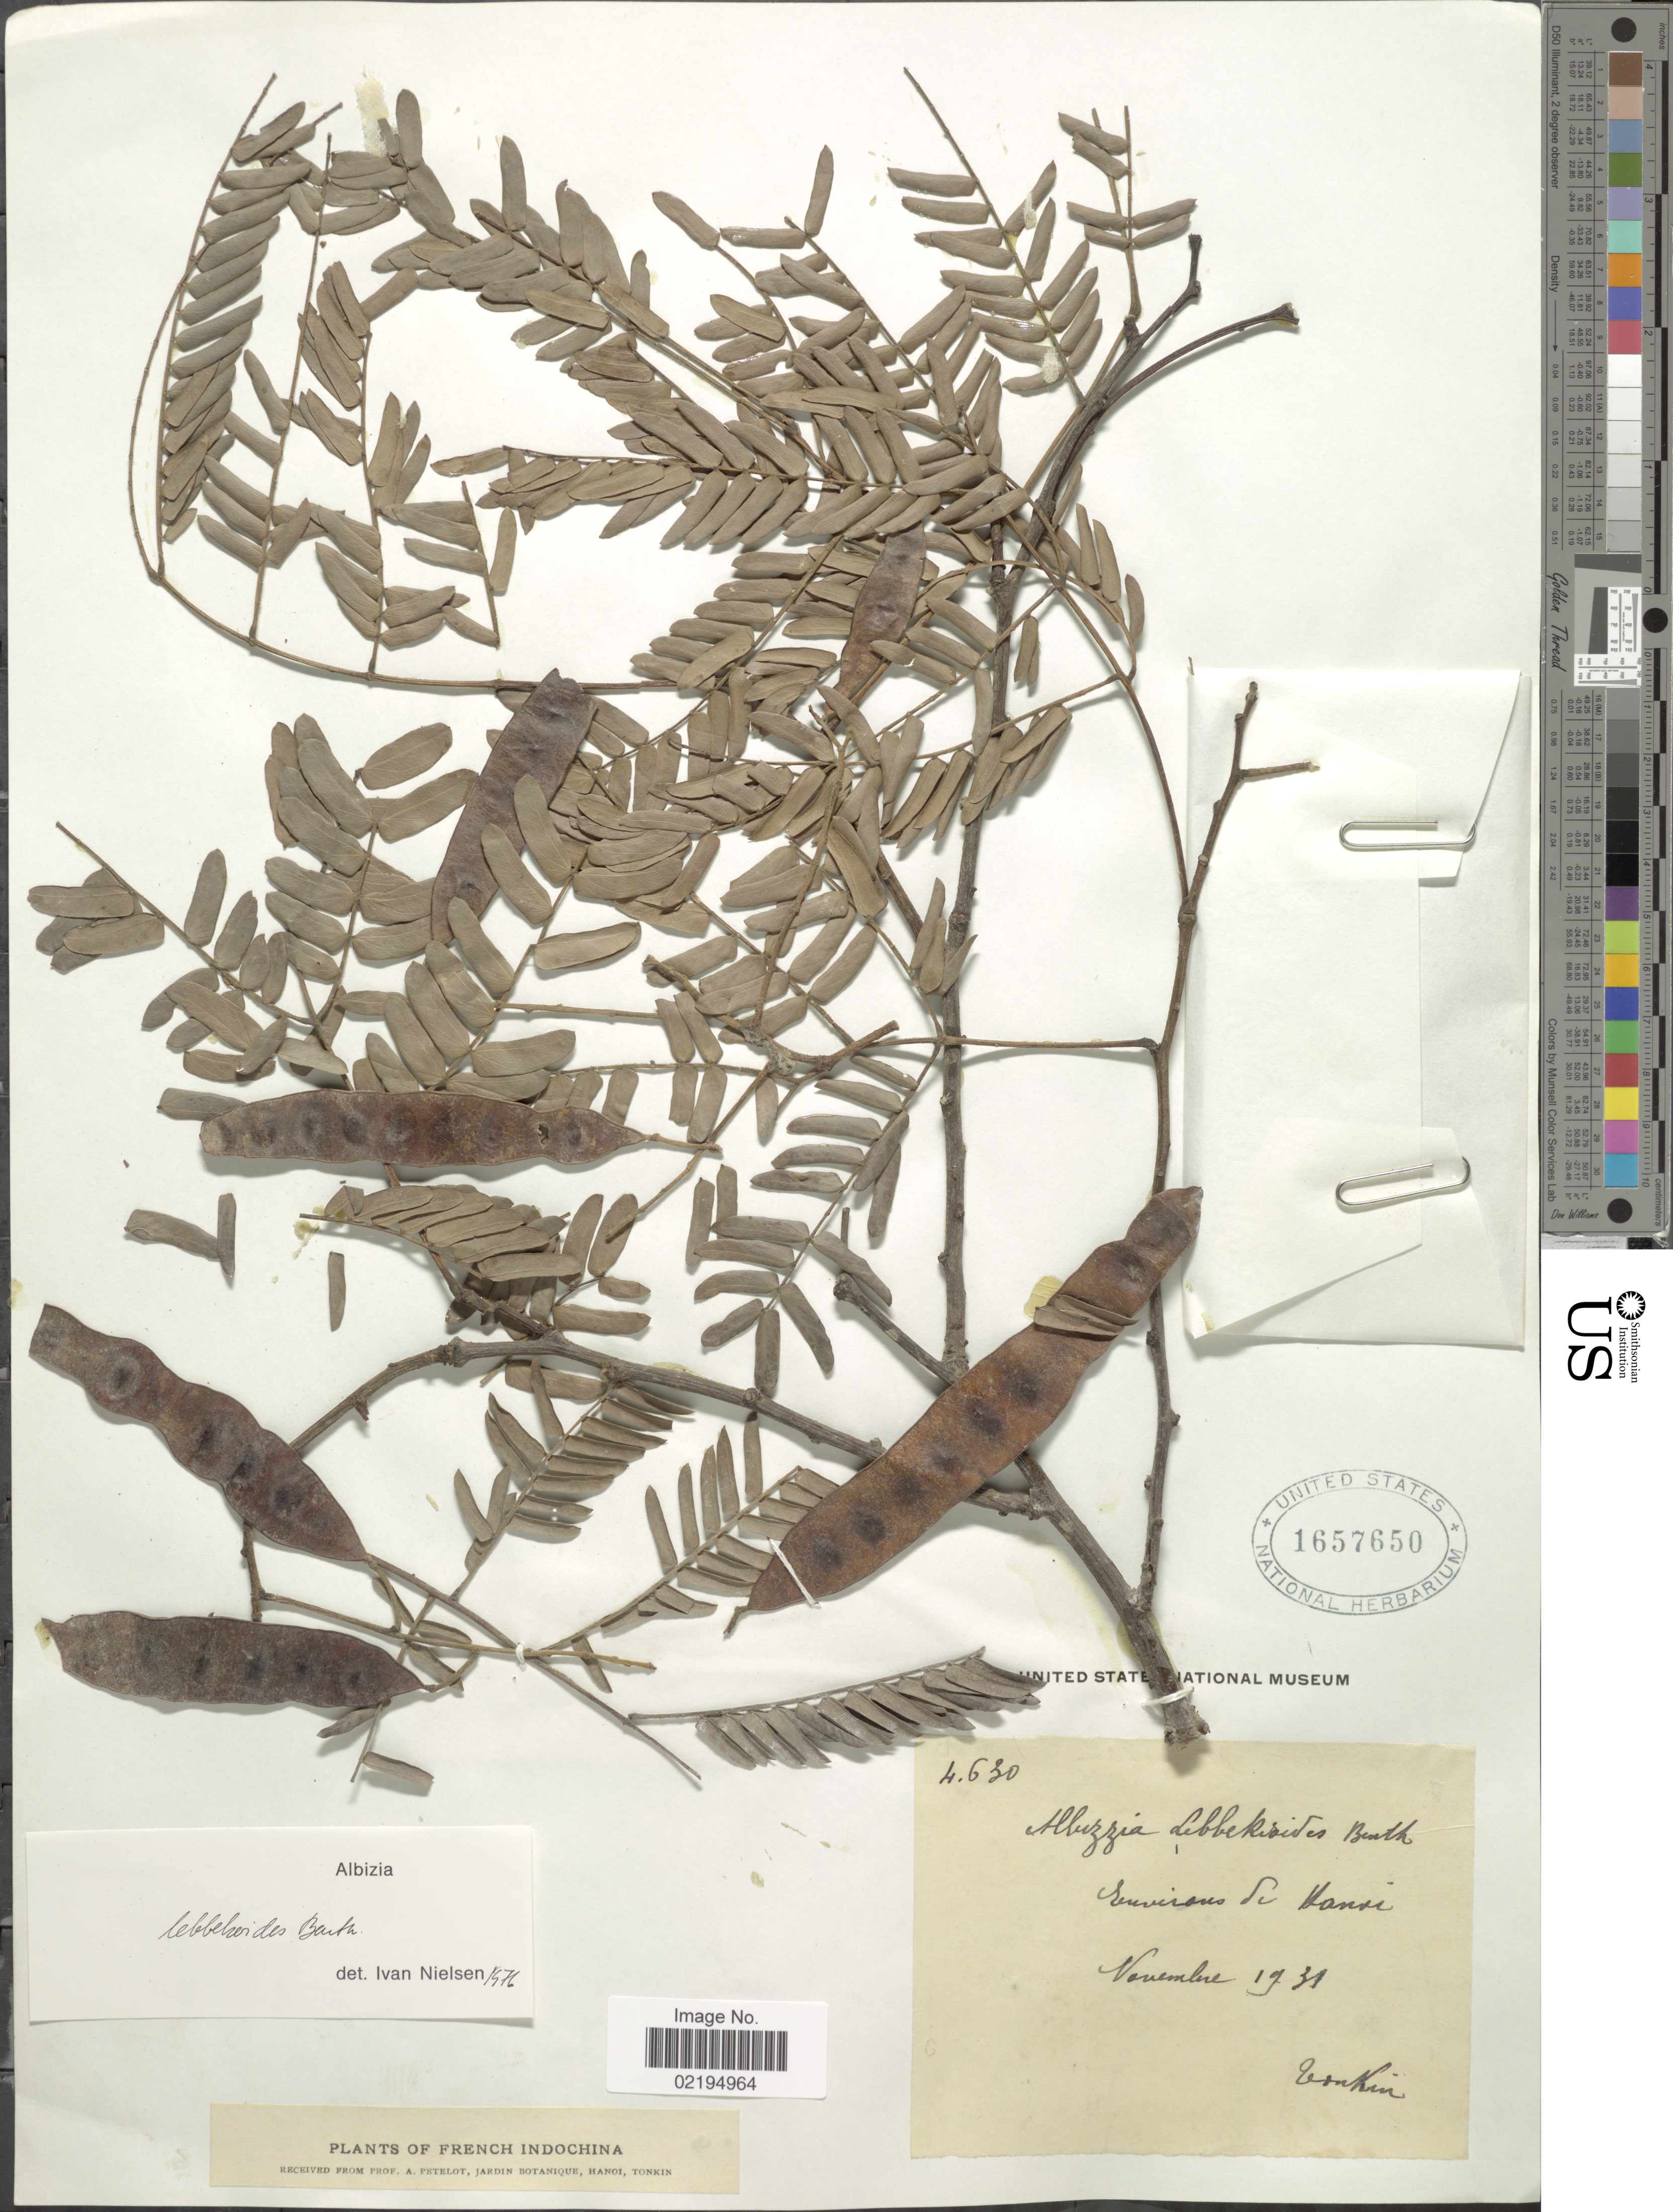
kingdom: Plantae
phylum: Tracheophyta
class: Magnoliopsida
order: Fabales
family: Fabaceae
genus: Albizia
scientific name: Albizia lebbekoides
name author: (DC.) Benth.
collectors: A. Petelot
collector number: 4630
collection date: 1931-11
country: Vietnam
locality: Tonkin. Environs de Hanoi, French Indochina.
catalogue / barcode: US 1657650